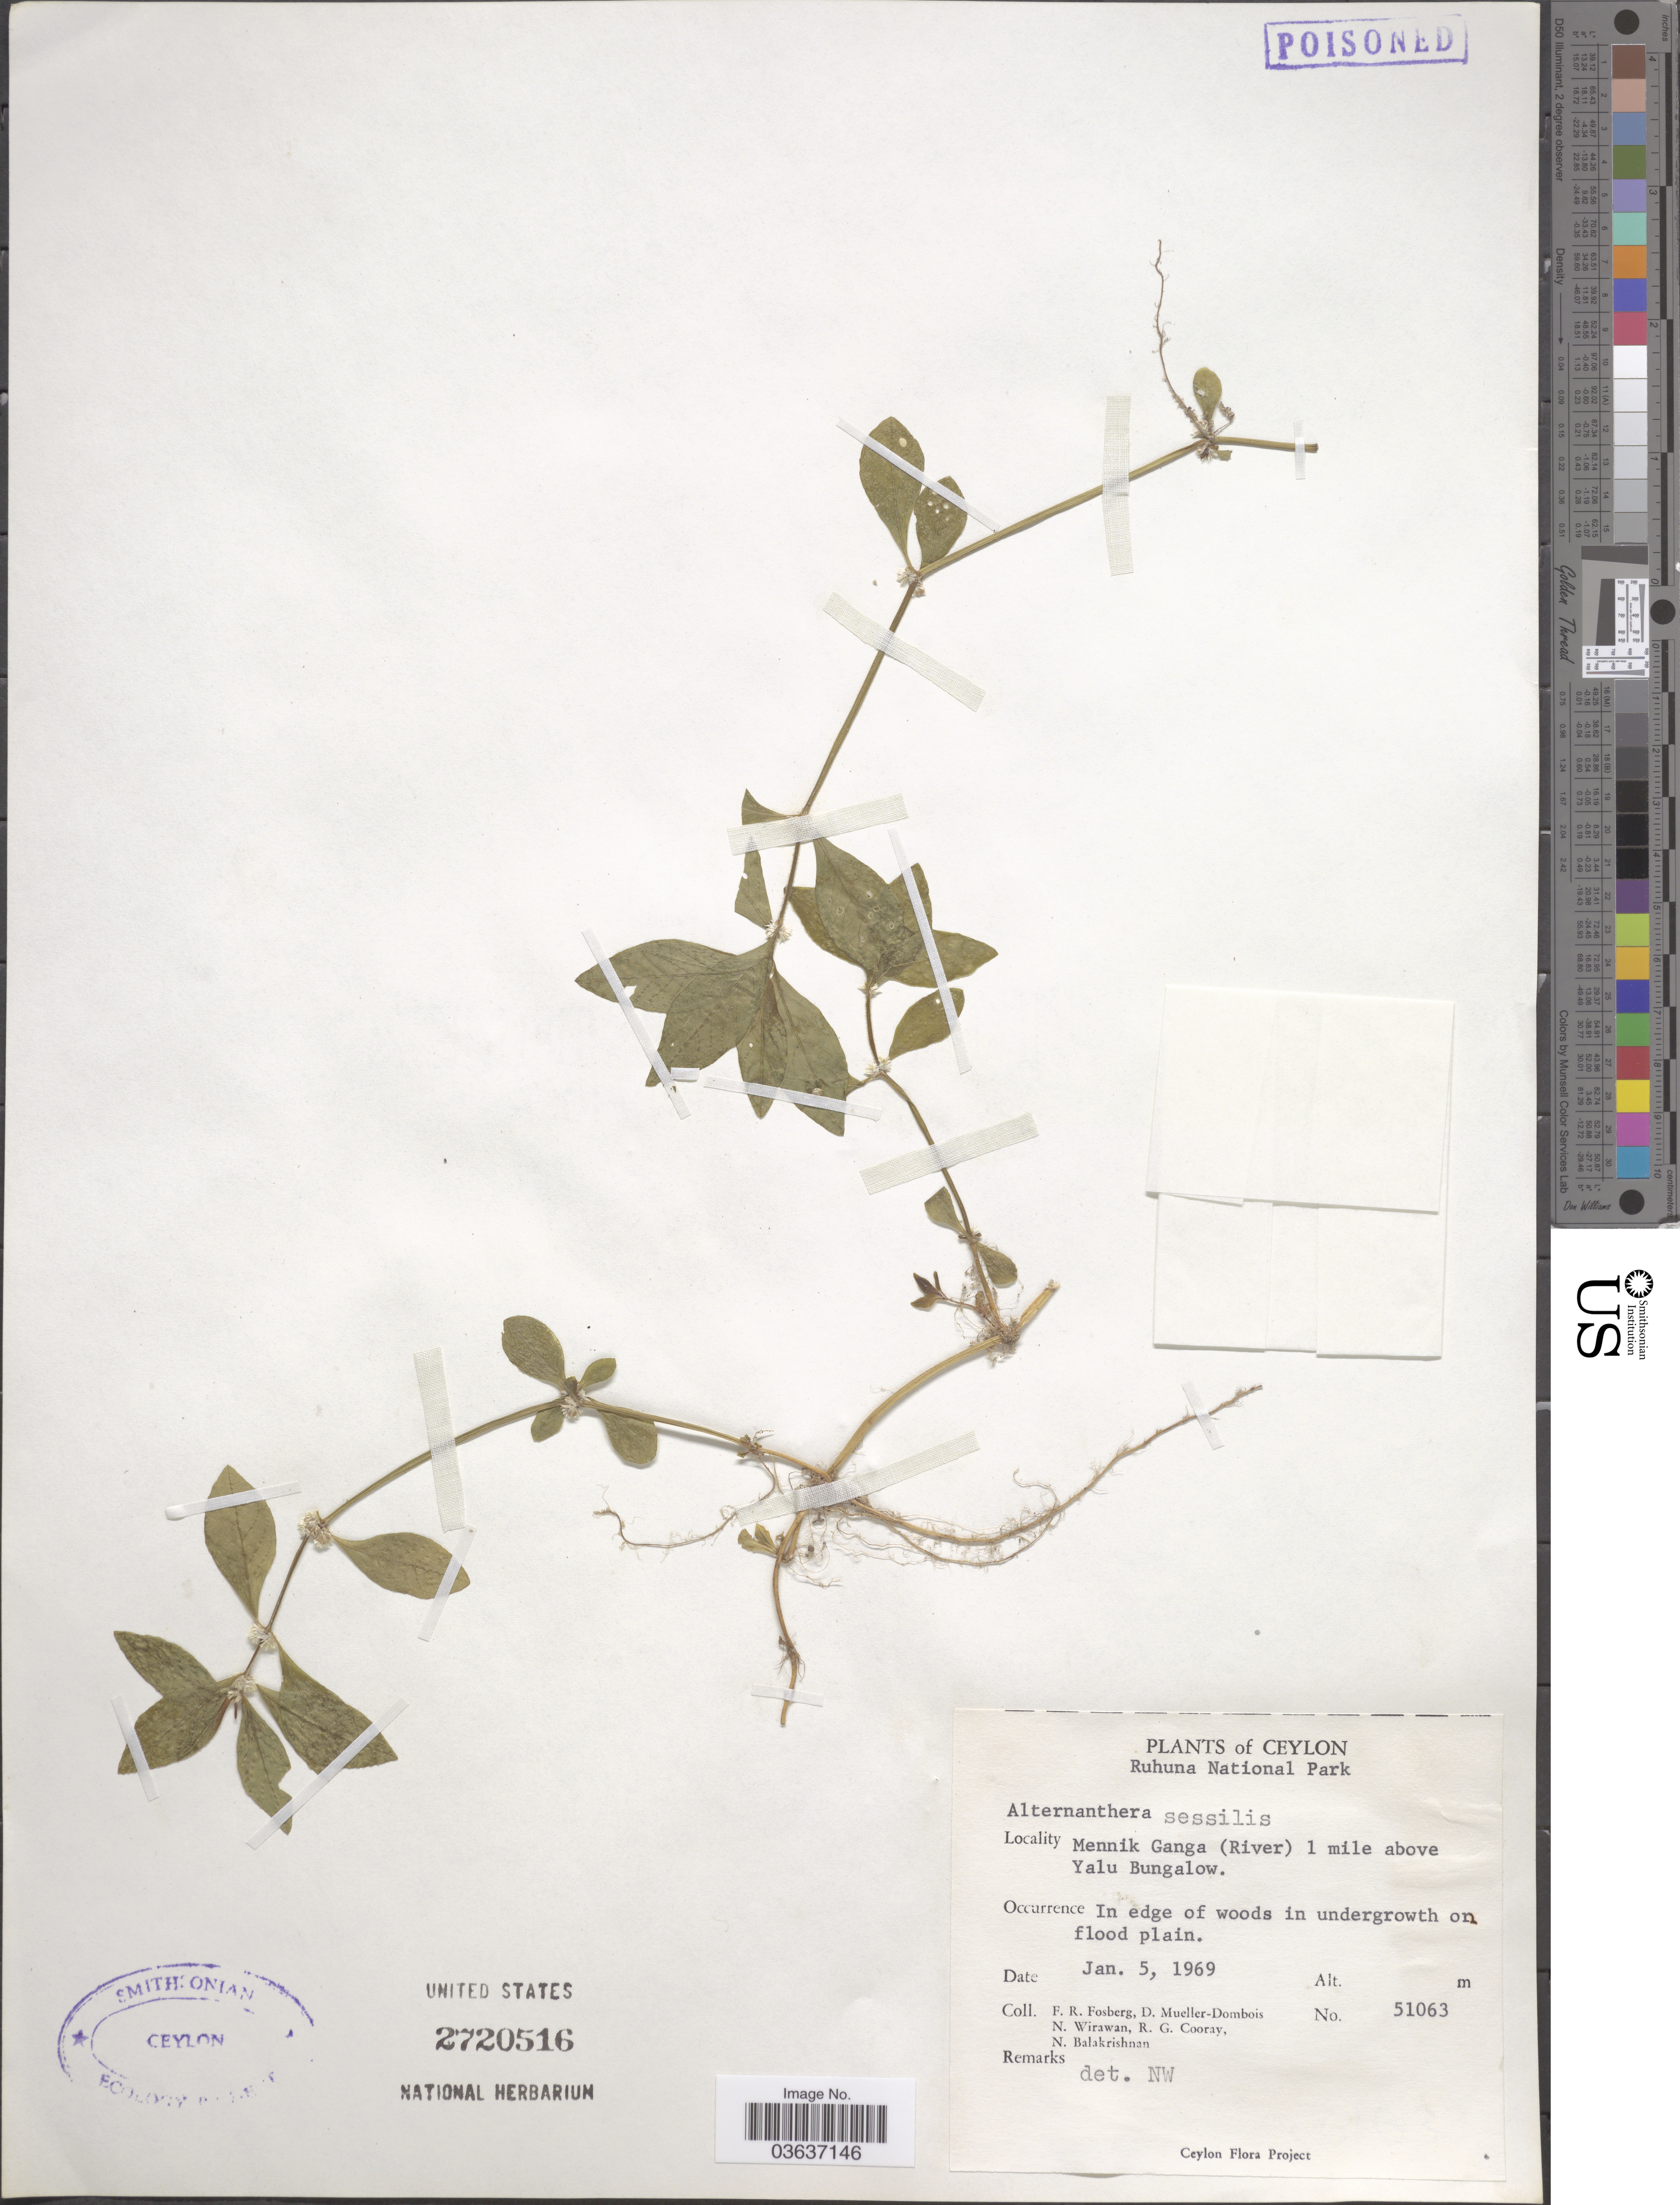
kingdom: Plantae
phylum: Tracheophyta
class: Magnoliopsida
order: Caryophyllales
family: Amaranthaceae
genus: Alternanthera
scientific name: Alternanthera sessilis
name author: (L.) DC.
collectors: F. R. Fosberg, D. Mueller-Dombois, N. Wirawan, R. Cooray & N. Balakrishnan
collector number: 51063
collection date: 1969-01-05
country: Sri Lanka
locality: Ceylon. Ruhuna National Park. Mennik Ganga (River) 1 mile above Yalu Bungalow.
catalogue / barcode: US 2720516